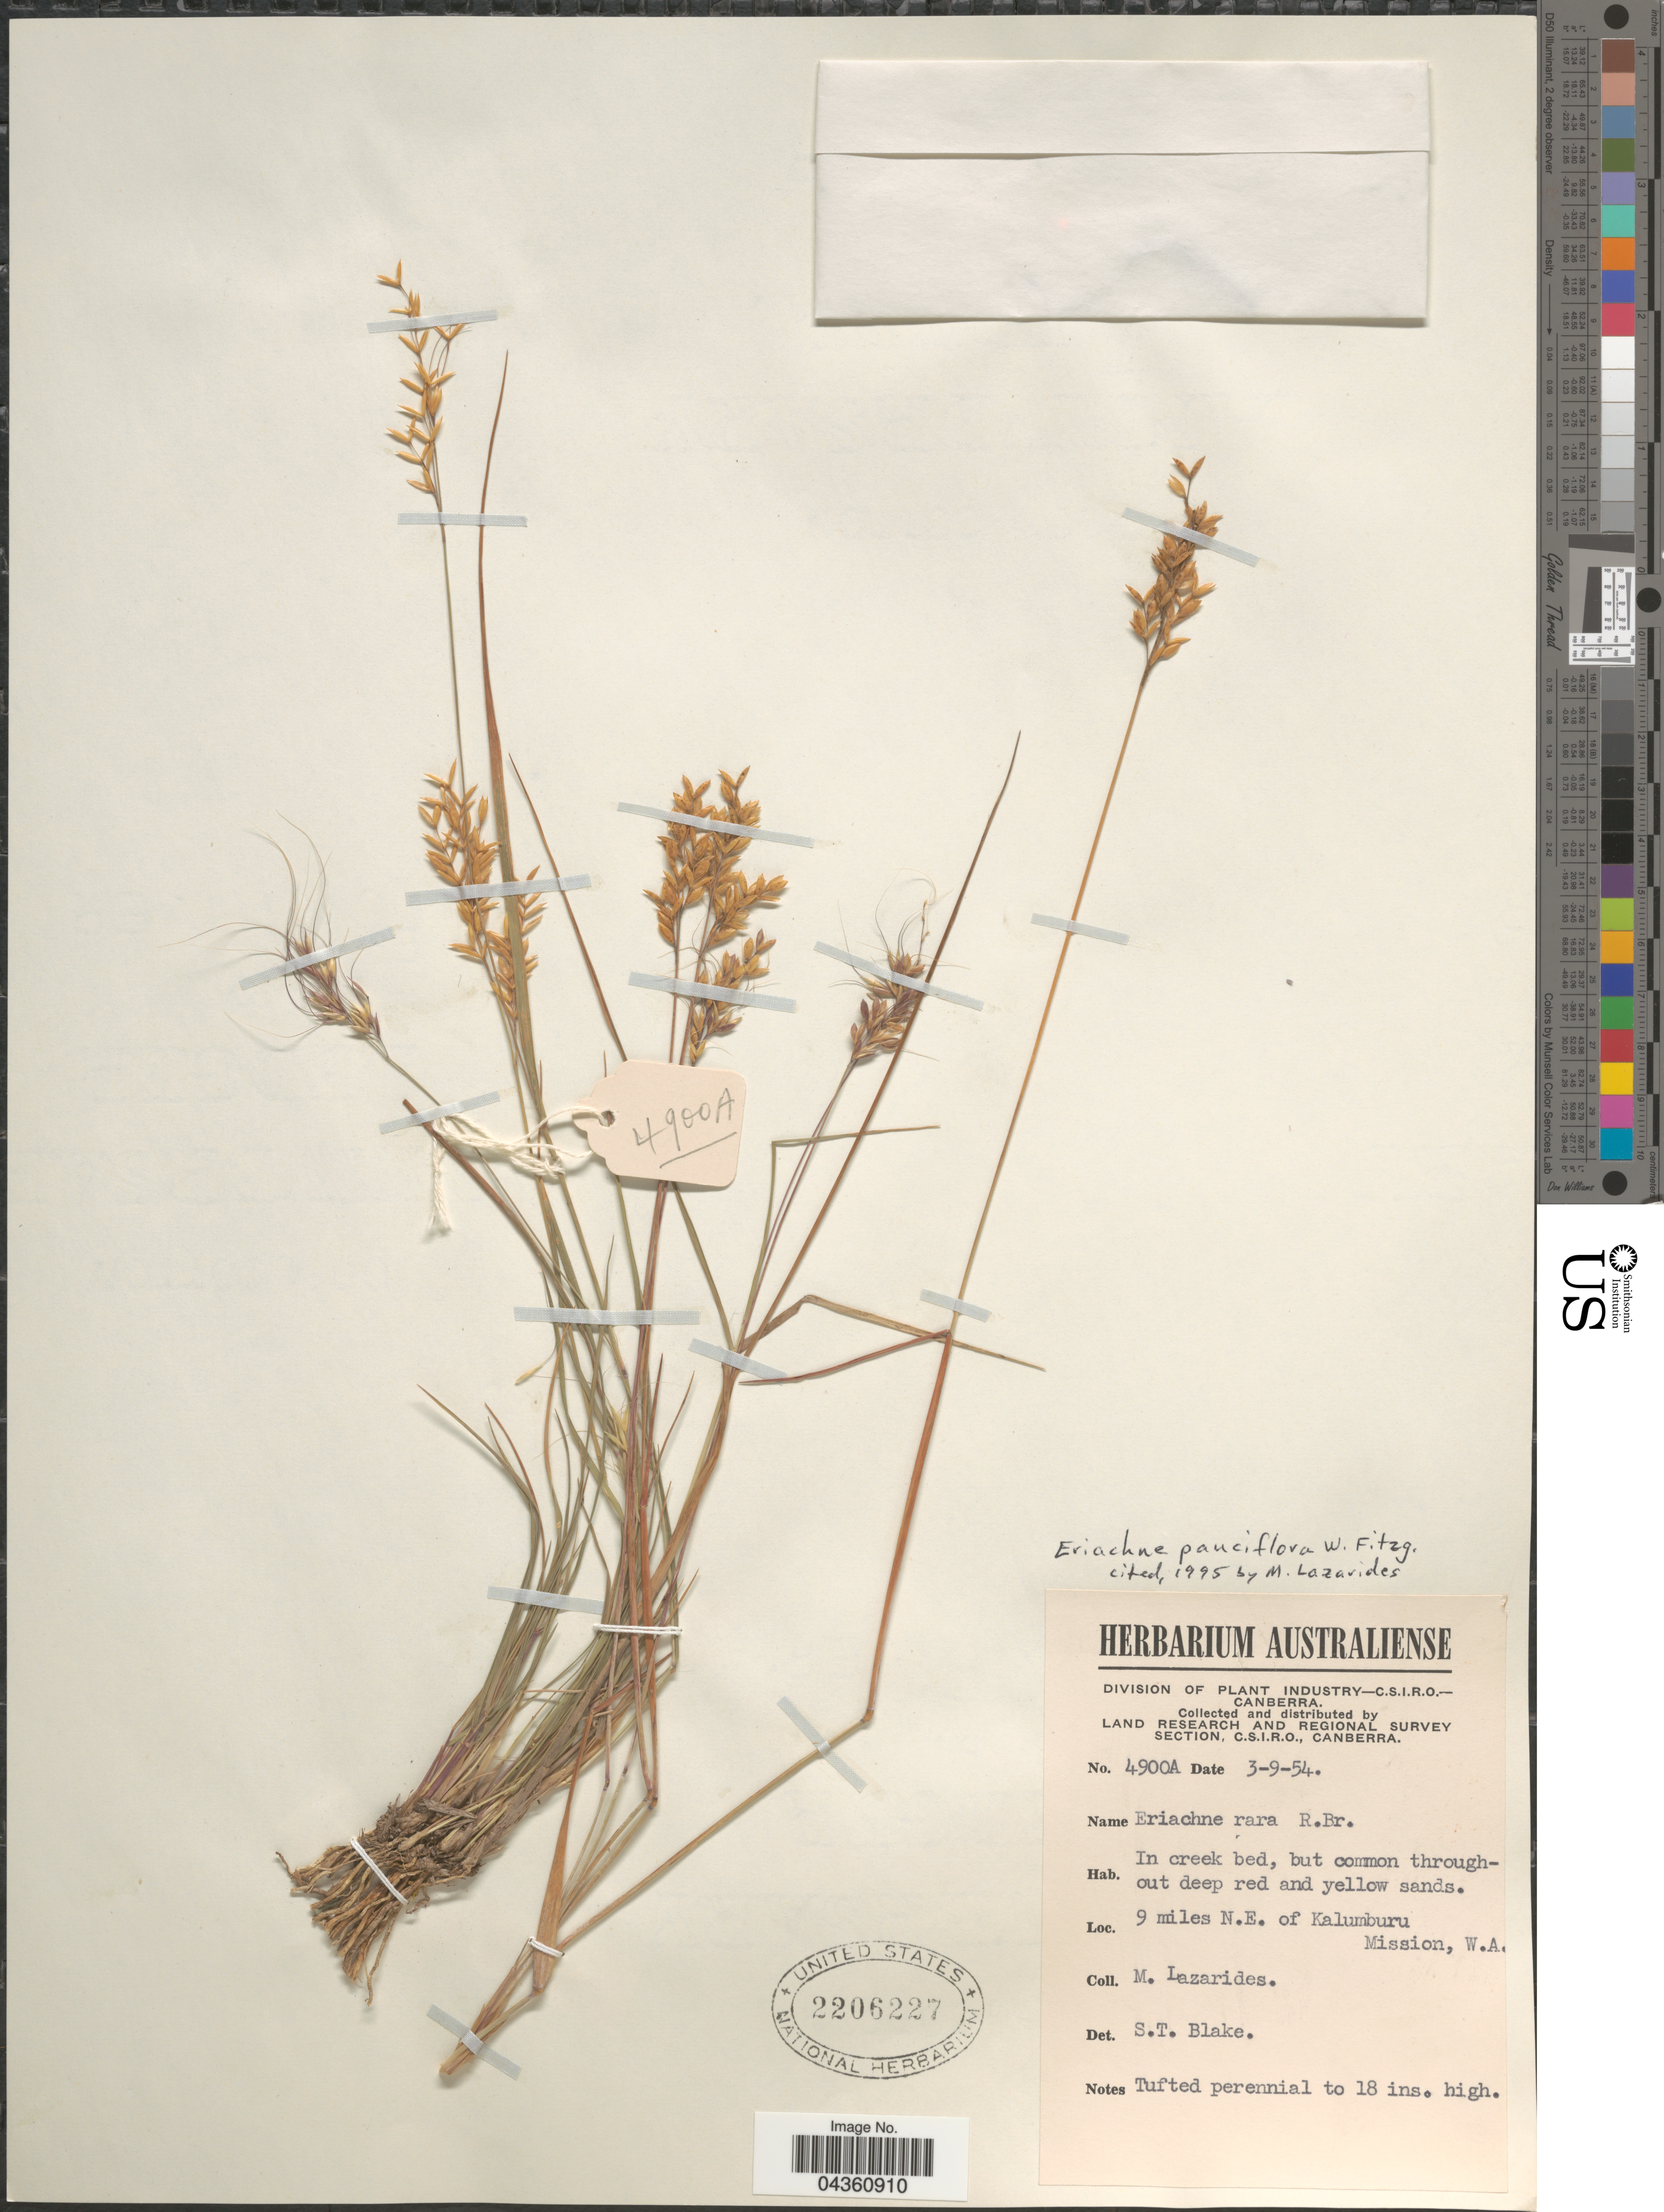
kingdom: Plantae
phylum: Tracheophyta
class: Liliopsida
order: Poales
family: Poaceae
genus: Eriachne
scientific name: Eriachne pauciflora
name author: W. Fitzg.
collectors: M. Lazarides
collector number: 4900A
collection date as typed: Transcribed d/m/y: 3/9/54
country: Australia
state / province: Western Australia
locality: Land Research and Regional Survey Section. 9 miles N.E. of Kalumburu Mission.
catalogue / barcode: US 2206227